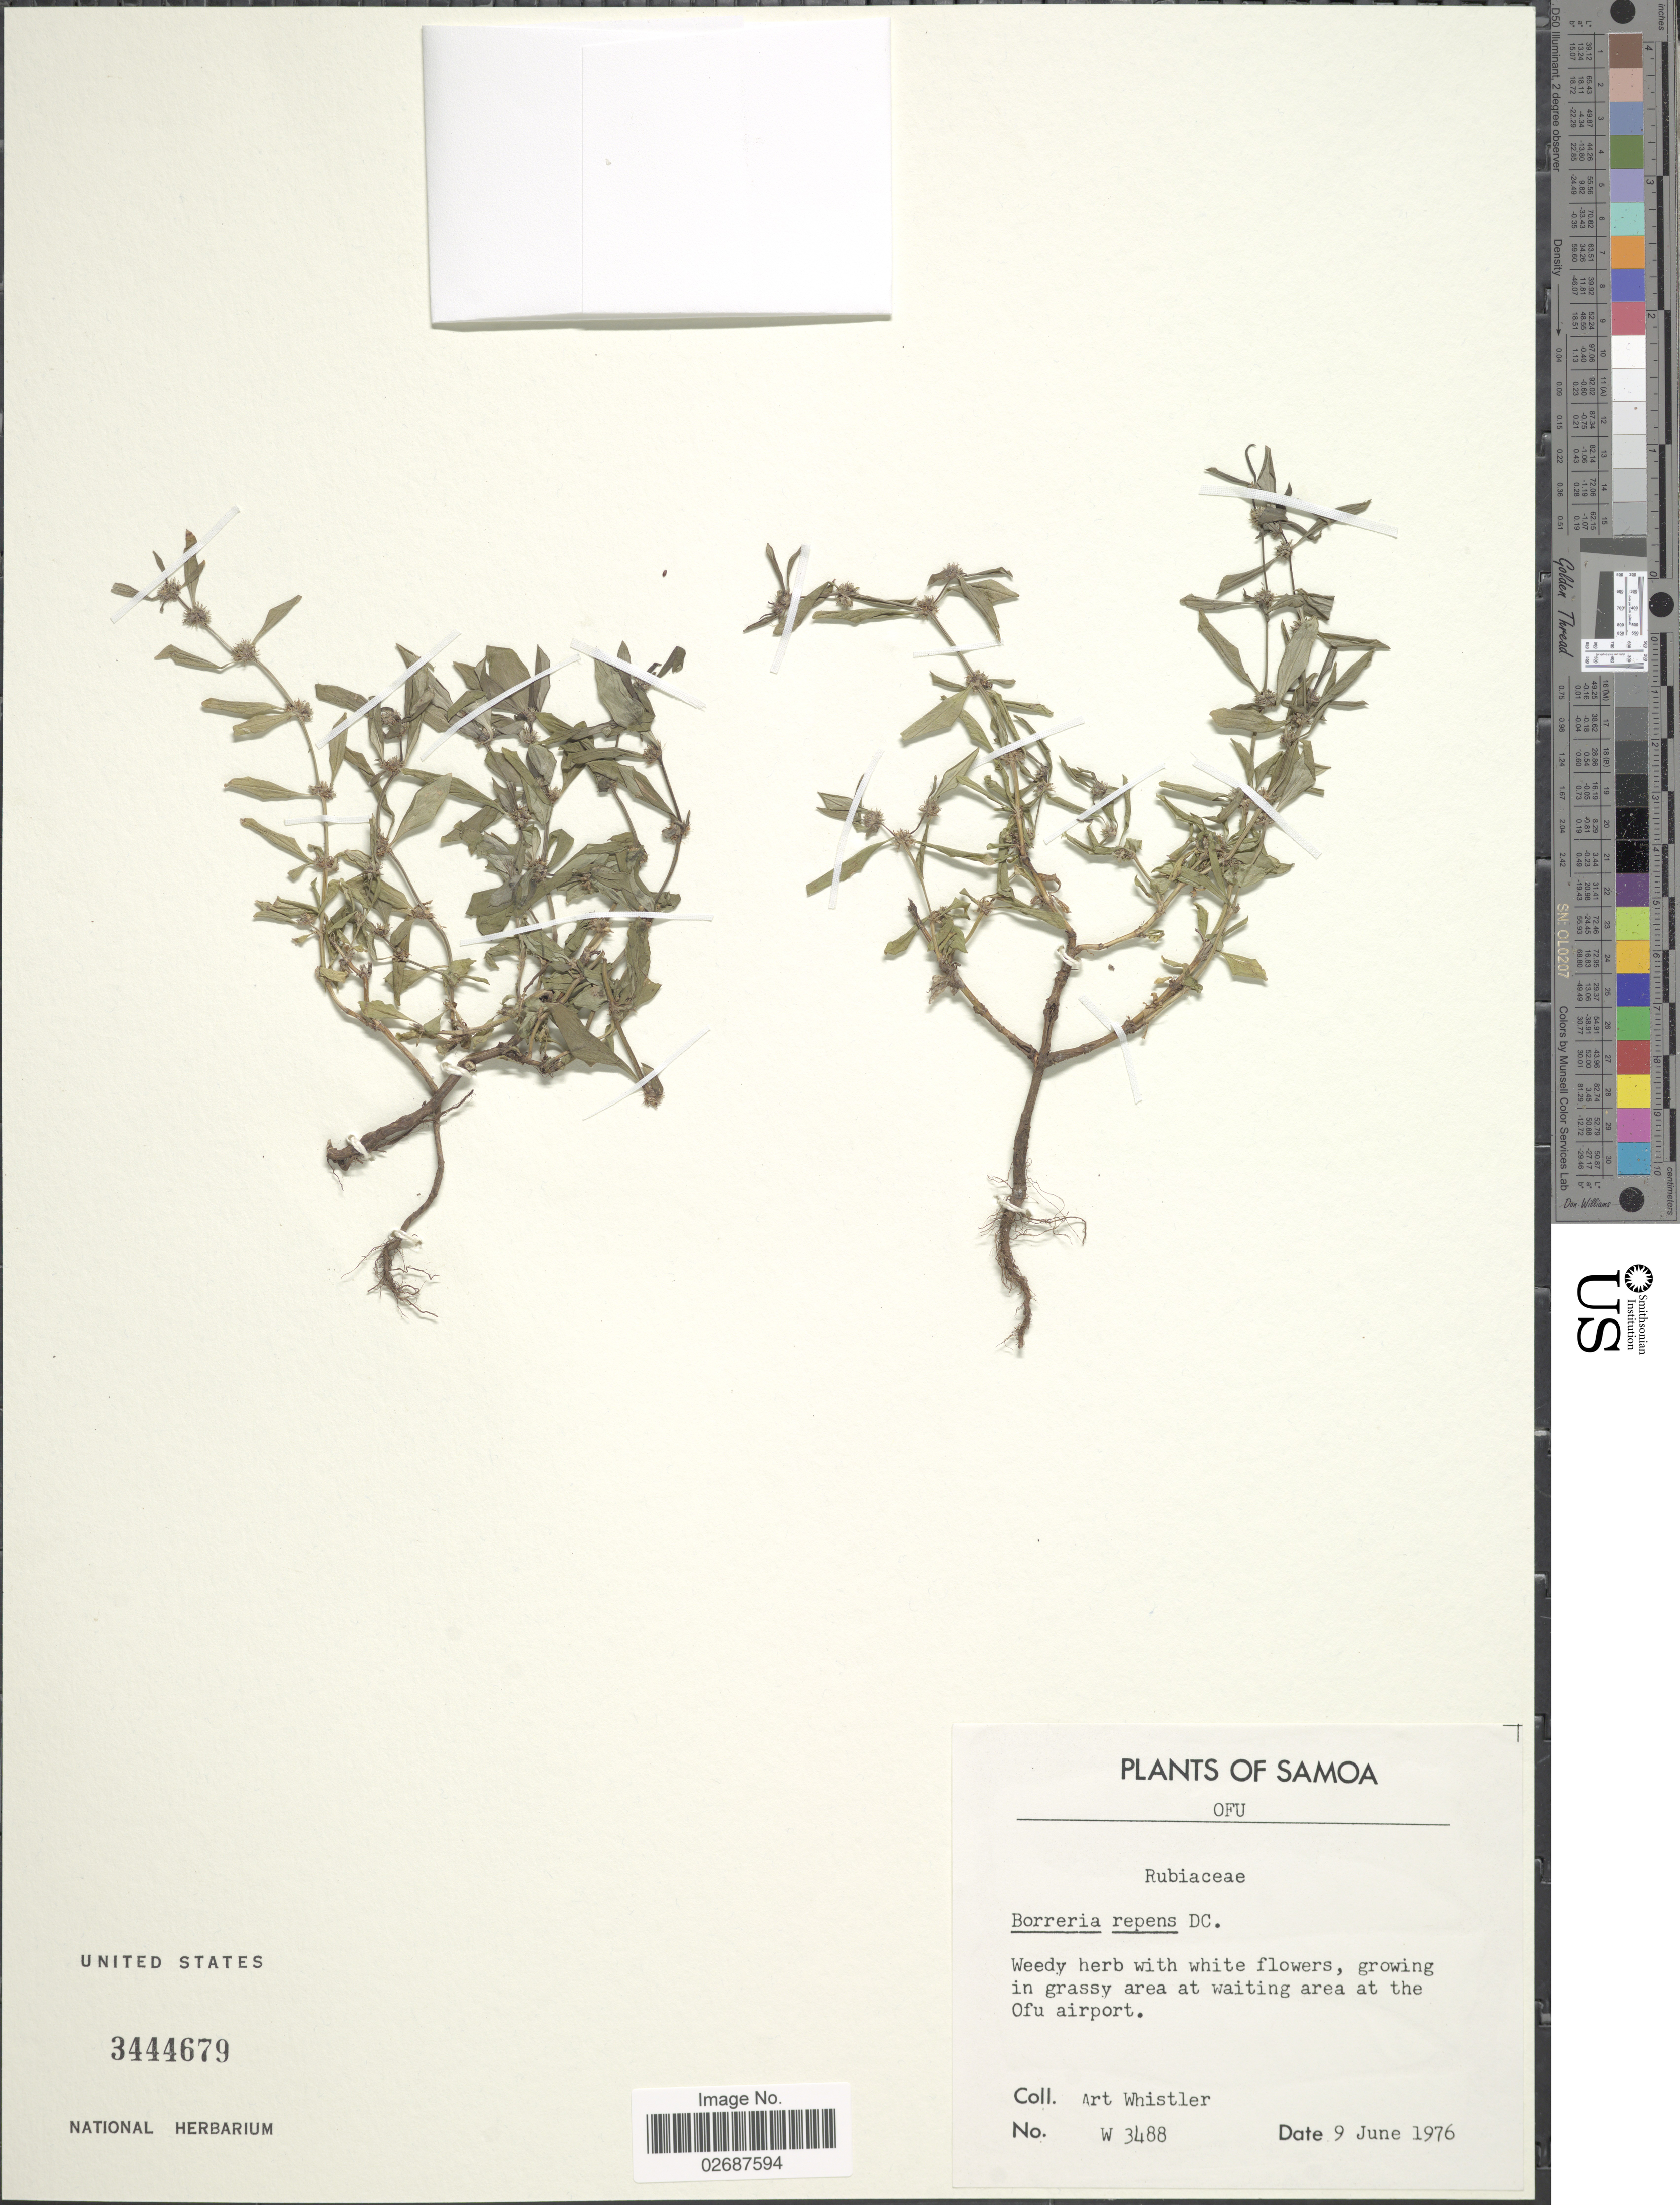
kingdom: Plantae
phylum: Tracheophyta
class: Magnoliopsida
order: Gentianales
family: Rubiaceae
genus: Borreria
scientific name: Borreria bellosguardo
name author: DC.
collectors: A. Whistler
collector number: W 3488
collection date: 1976-06-09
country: American Samoa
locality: Ofu, in grassy area at waiting area at the Ofu airport.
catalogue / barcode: US 3444679